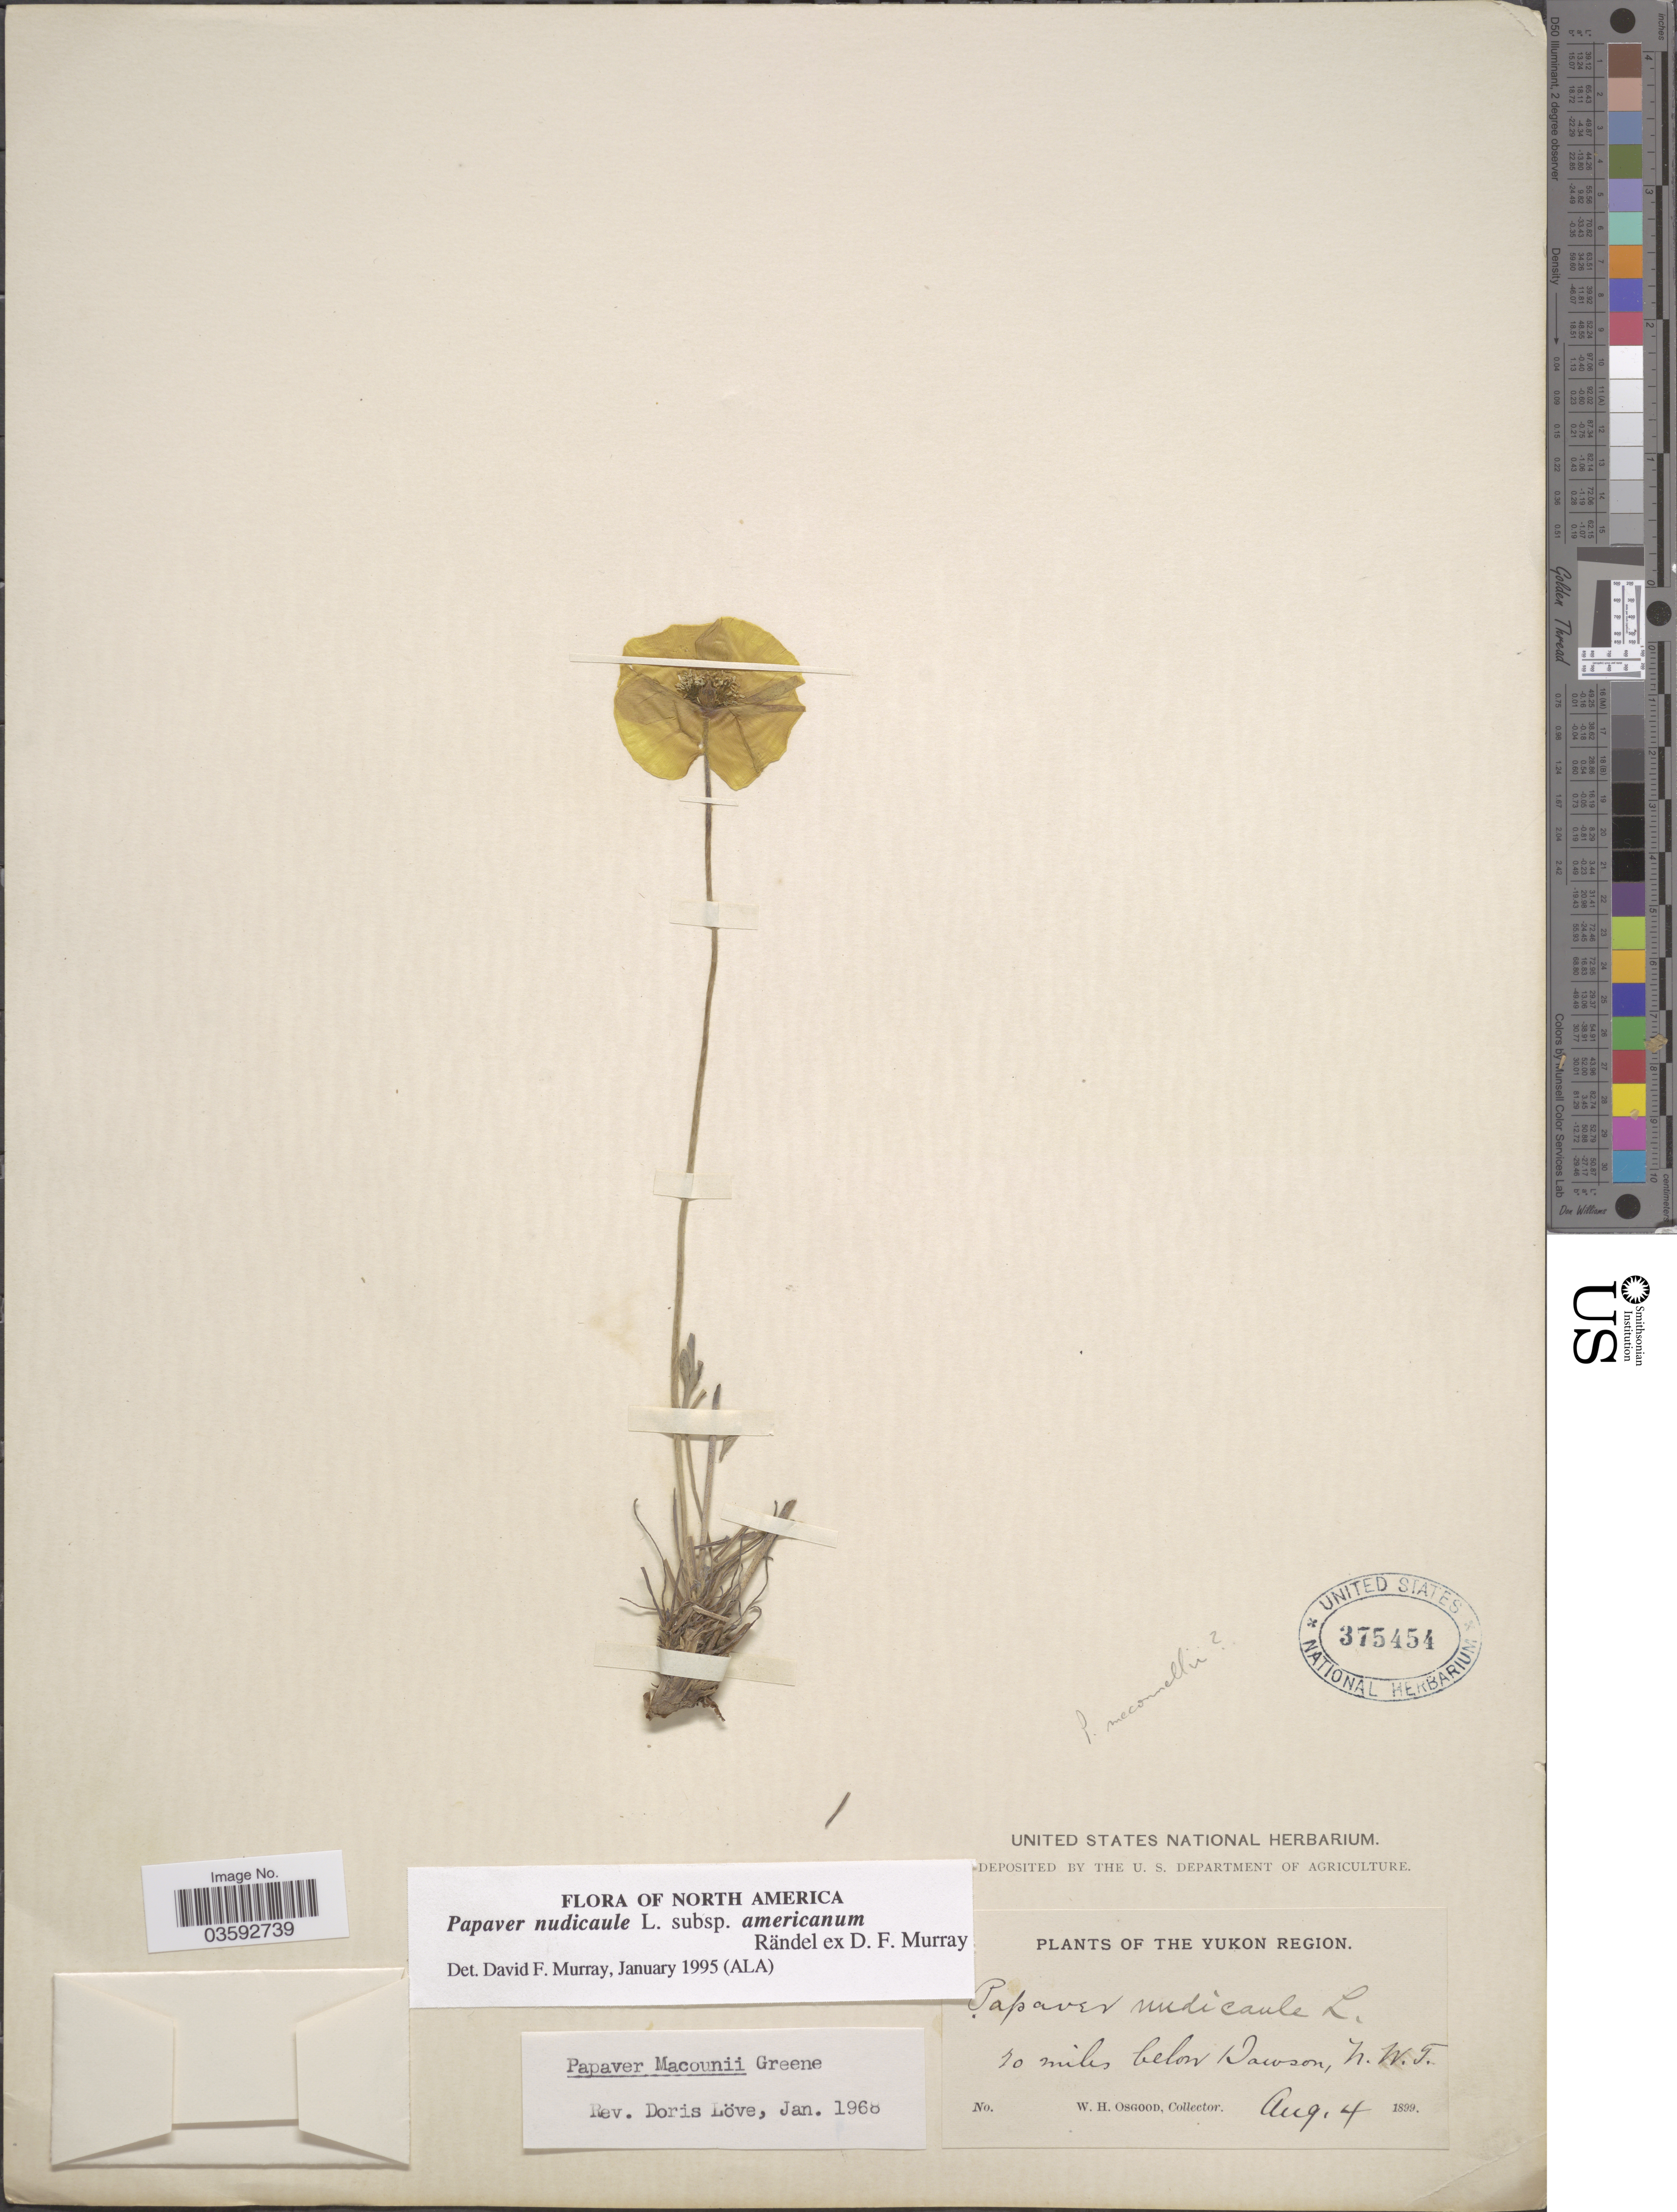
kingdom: Plantae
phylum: Tracheophyta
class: Magnoliopsida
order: Ranunculales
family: Papaveraceae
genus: Papaver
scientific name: Papaver nudicaule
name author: L.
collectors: W. Osgood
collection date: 1899-08-04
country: Canada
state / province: Northwest Territories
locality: The Yukon Region. 20 miles below Dawson, N.W.T.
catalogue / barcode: US 375454